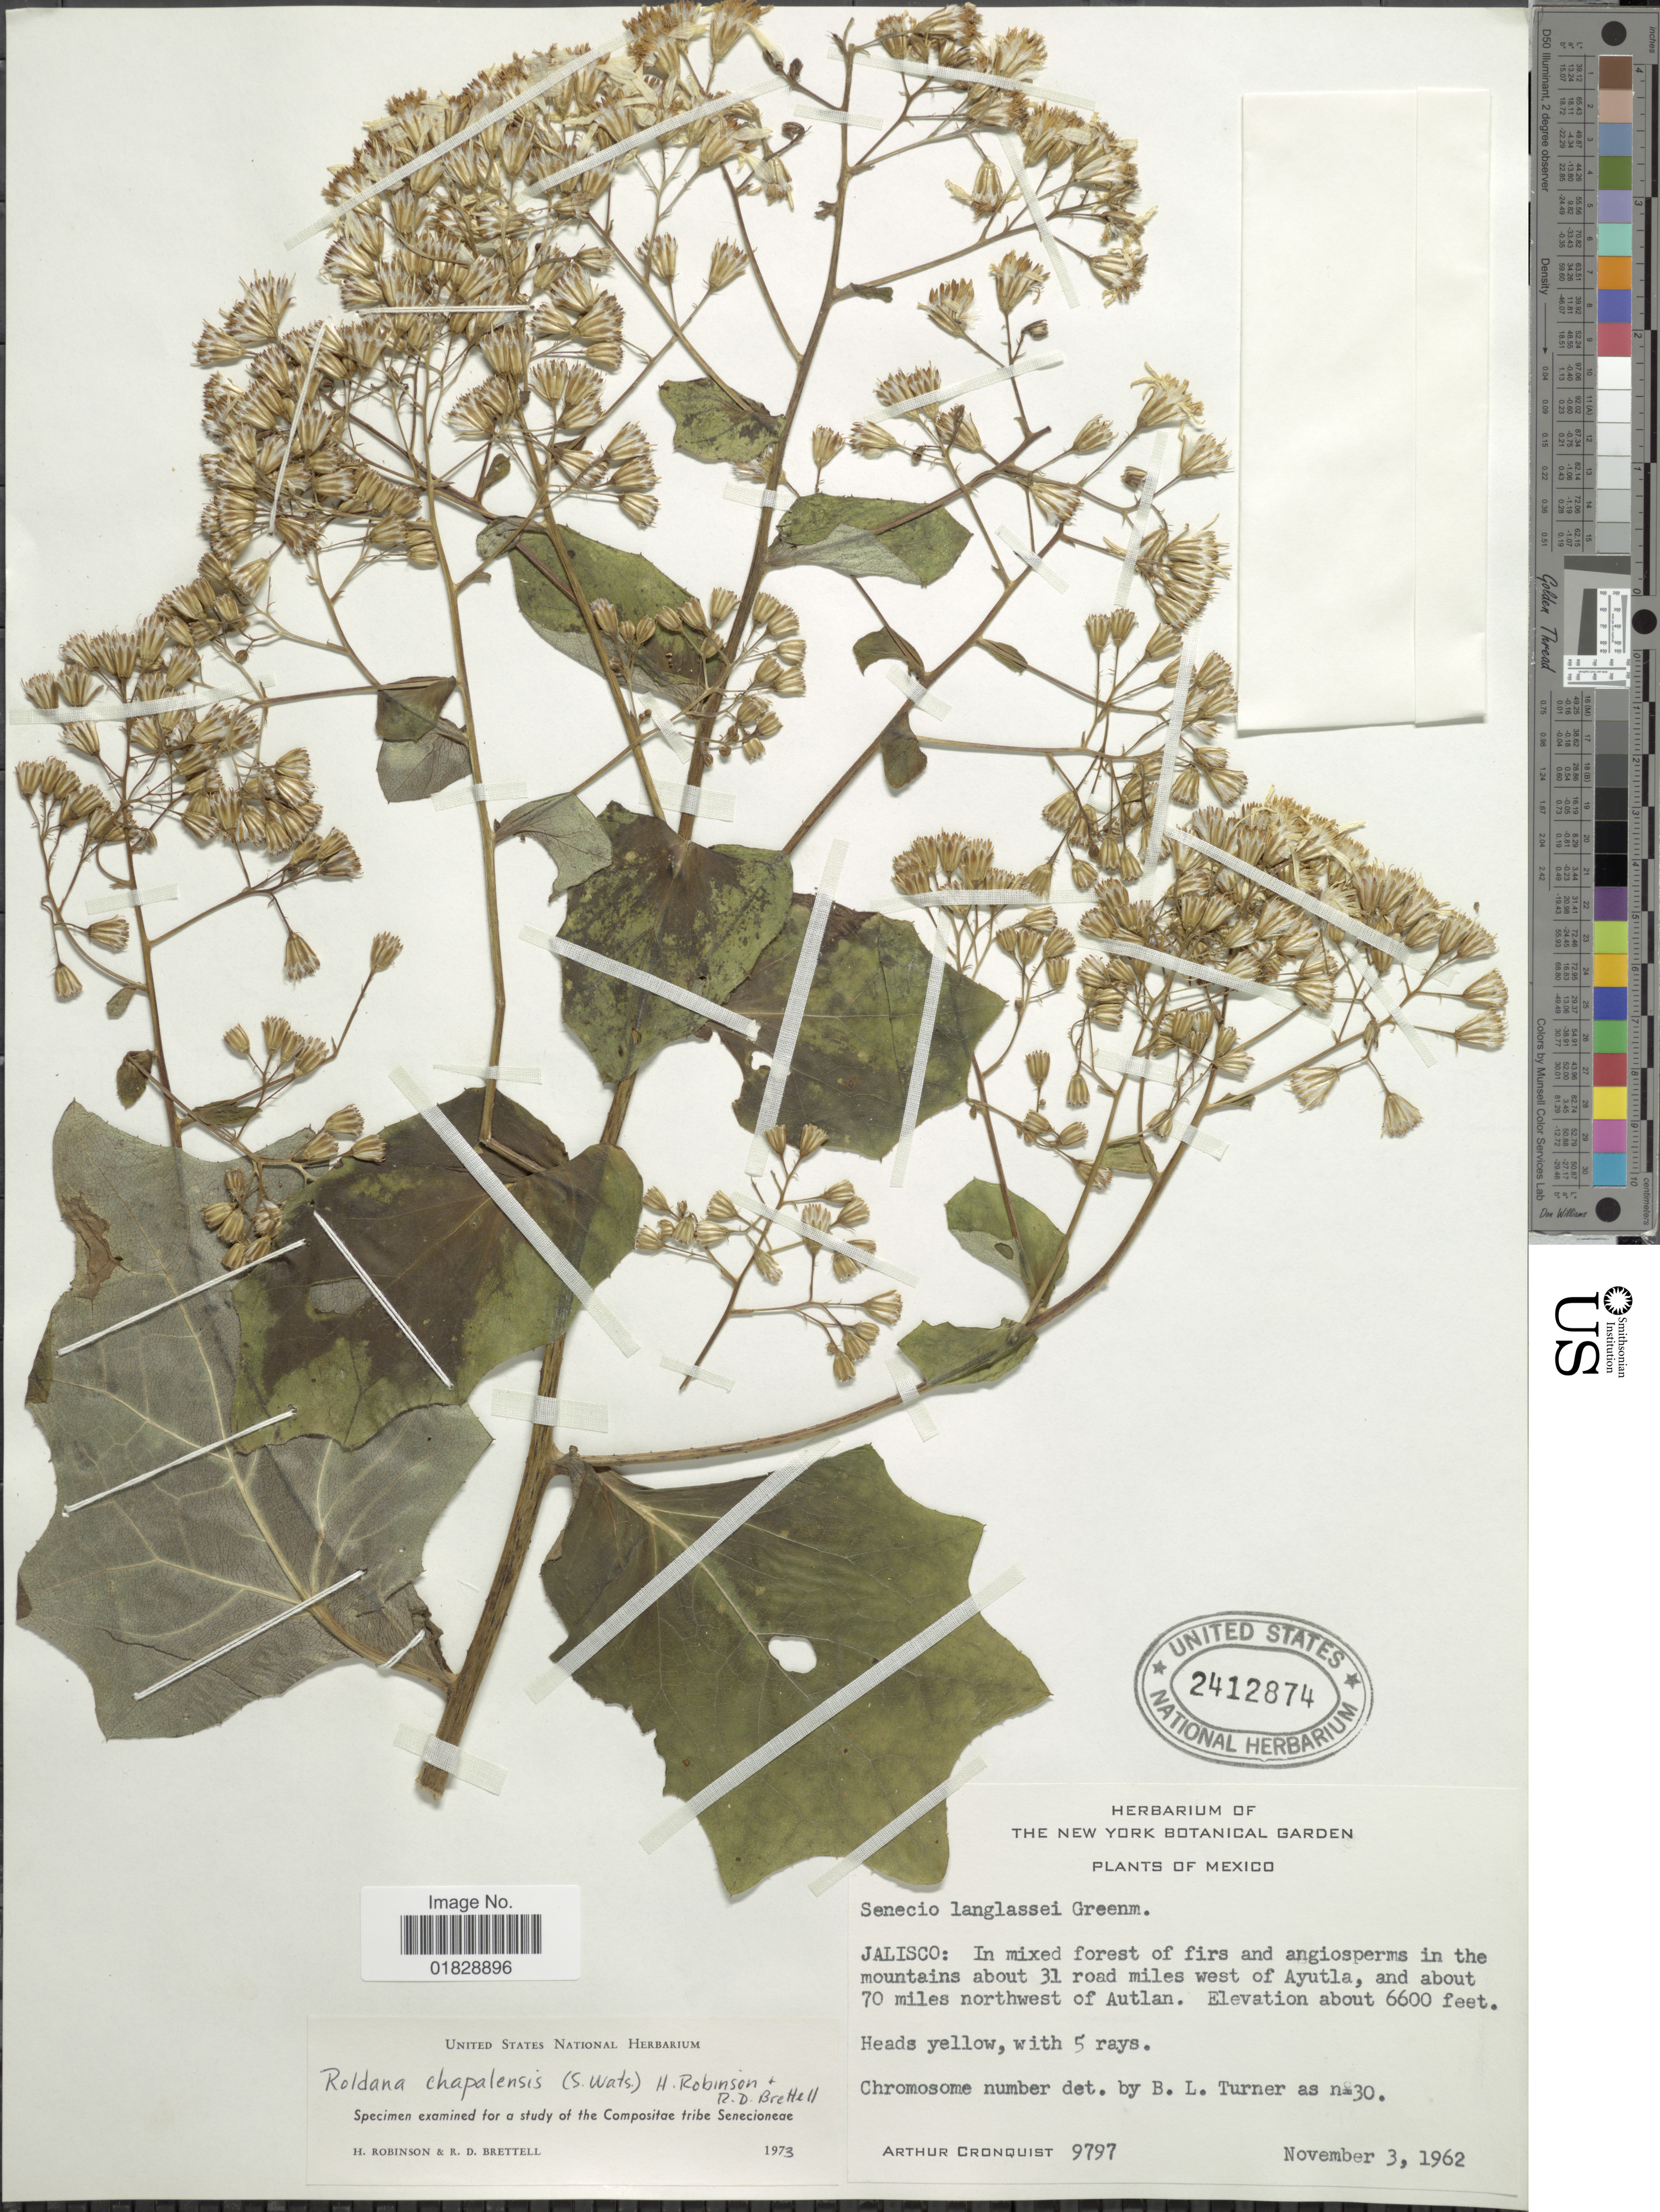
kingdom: Plantae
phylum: Tracheophyta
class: Magnoliopsida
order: Asterales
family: Asteraceae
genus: Roldana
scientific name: Roldana chapalensis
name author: (S. Watson) H. Rob. & Brettell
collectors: A. J. Cronquist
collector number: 9797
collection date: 1962-11-03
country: Mexico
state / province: Jalisco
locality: Jalisco: In mixed forest of firs and angiosperms in the mountains about 31 road miles of Ayutla, and about 70 miles northwest of Autlan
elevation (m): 2012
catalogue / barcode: US 2412874